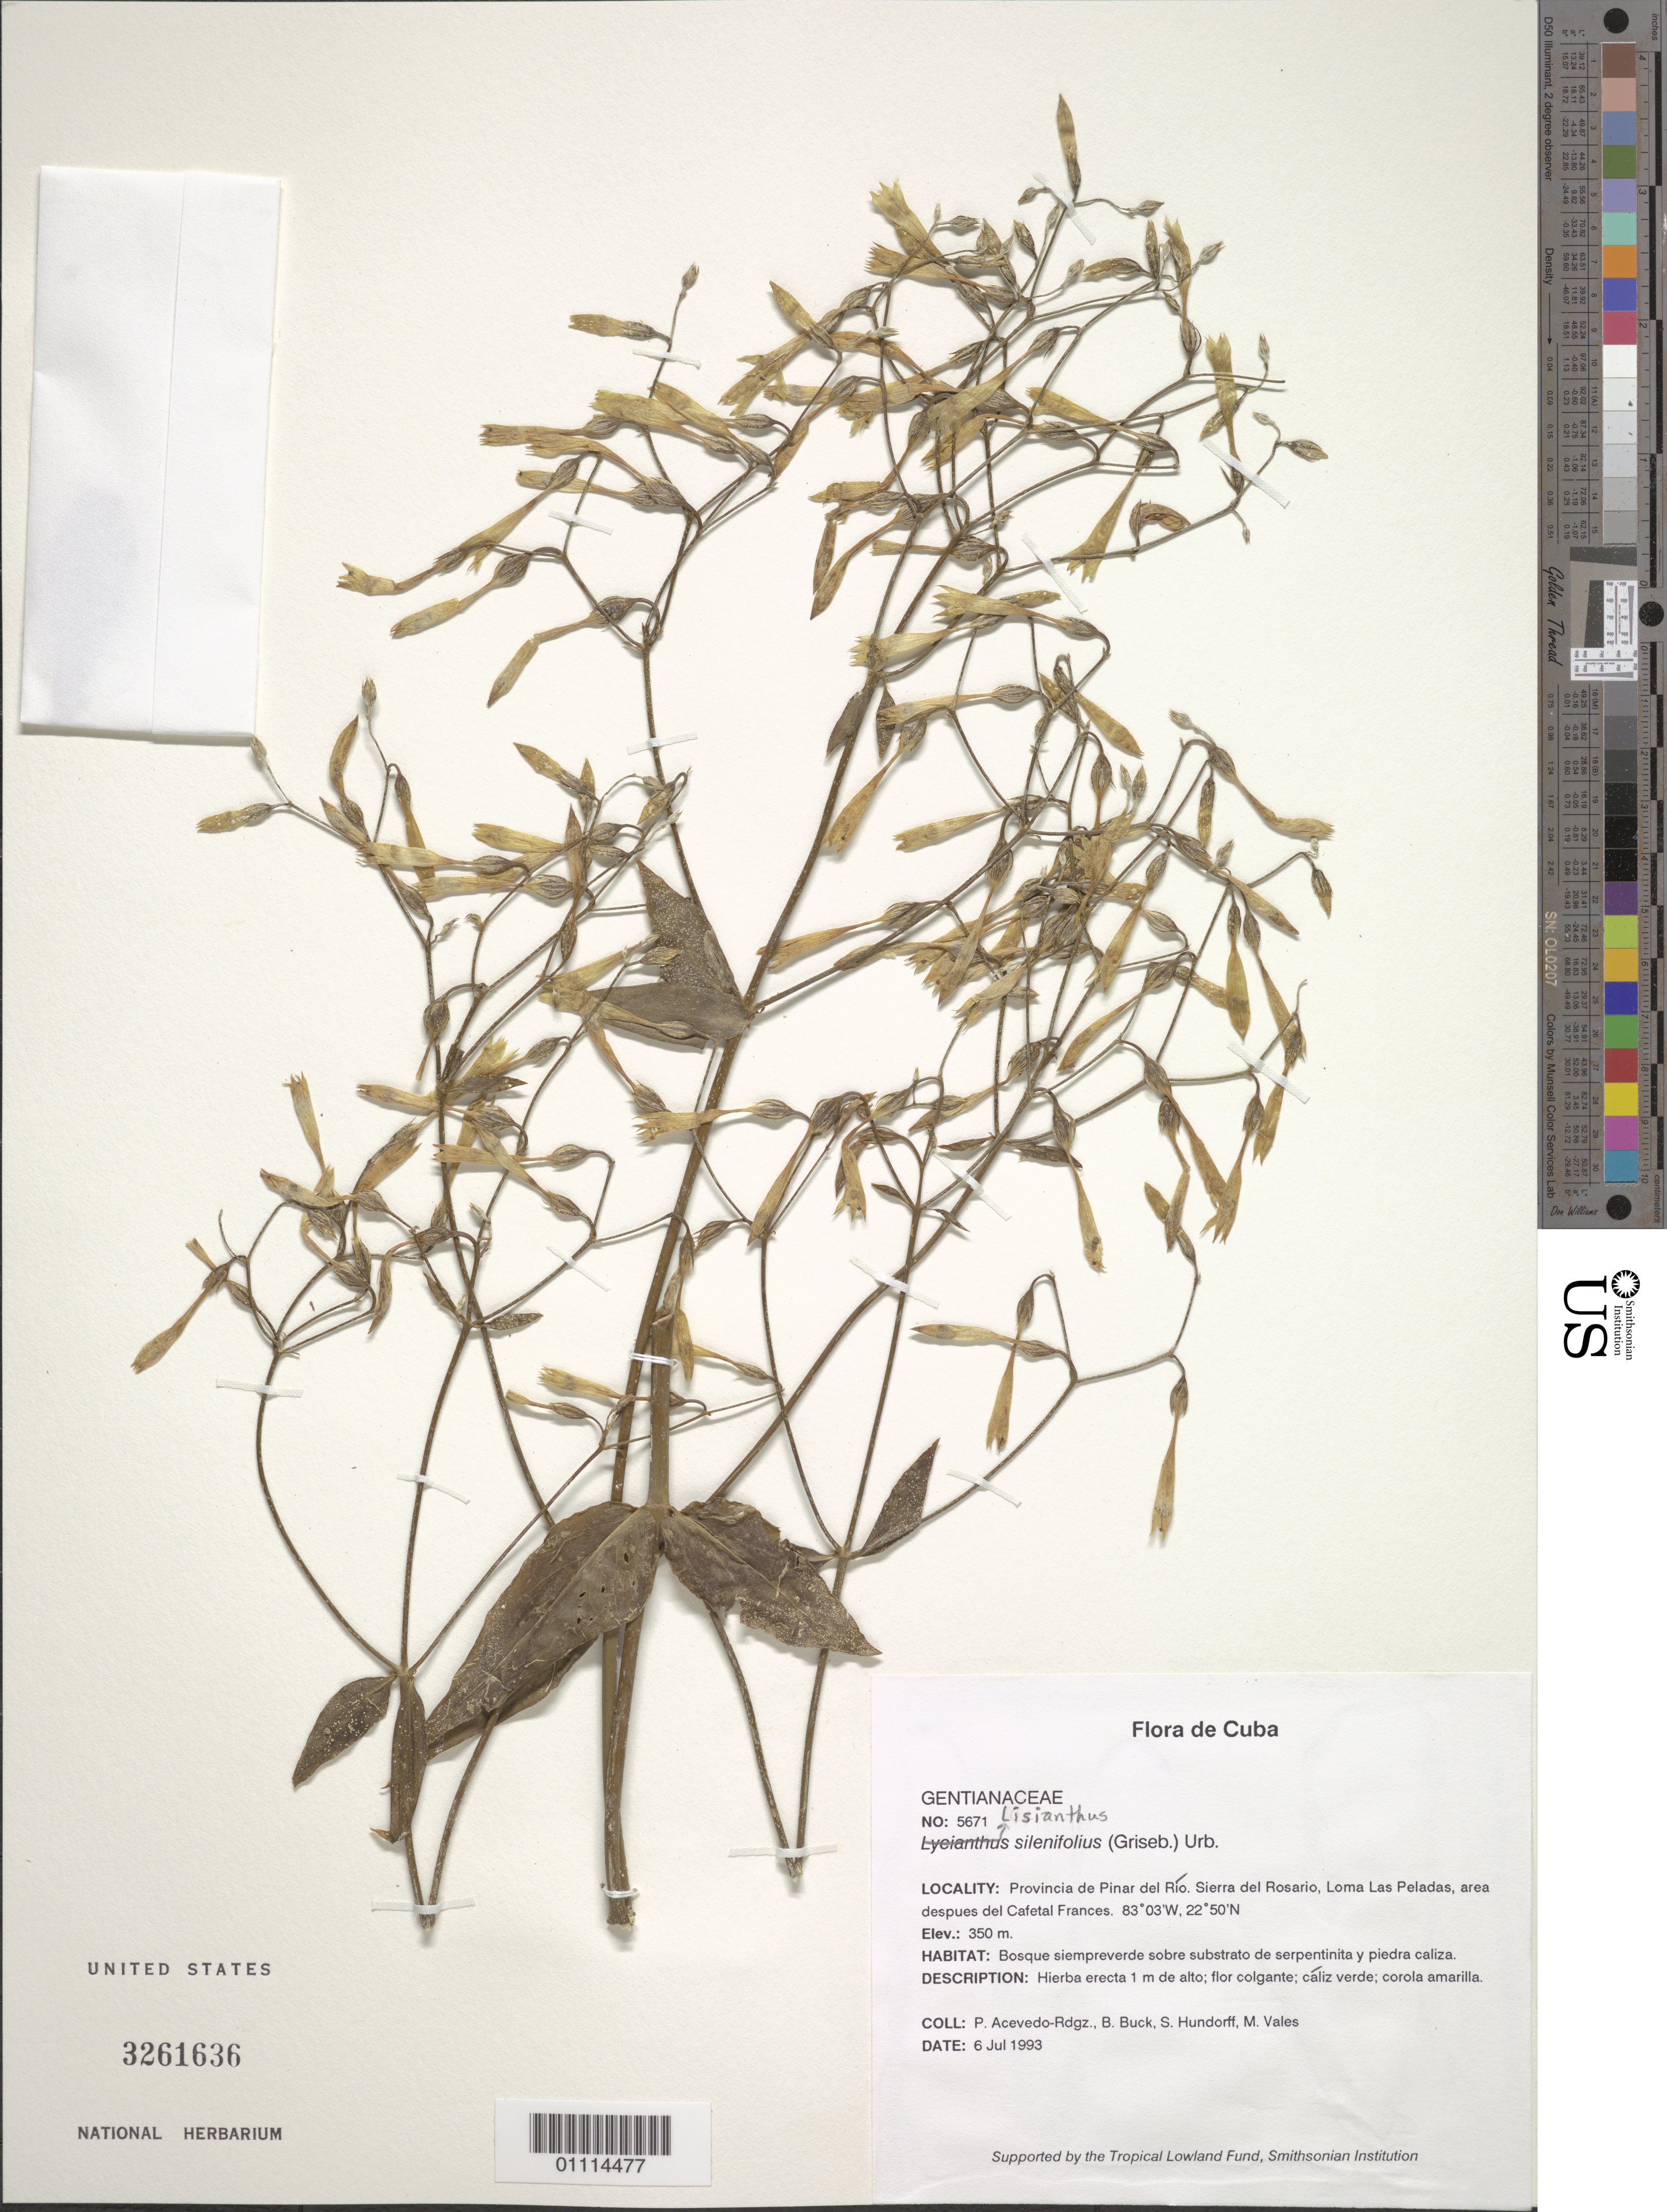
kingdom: Plantae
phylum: Tracheophyta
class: Magnoliopsida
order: Gentianales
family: Gentianaceae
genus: Lisianthius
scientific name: Lisianthius silenifolius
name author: (Griseb.) Urb.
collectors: P. Acevedo-Rodr., B. Buck, S. Hundorf & M. Vales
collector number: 5671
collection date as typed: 06 Jul 1993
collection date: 1993-07-06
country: Cuba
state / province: Pinar del Rio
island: Cuba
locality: Sierra del Rosario, Loma Las Peladas, area despues del Cafetal Frances Bosque siempreverde sobre substrato de serpentinita y piedra caliza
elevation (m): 350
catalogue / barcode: US 3261636